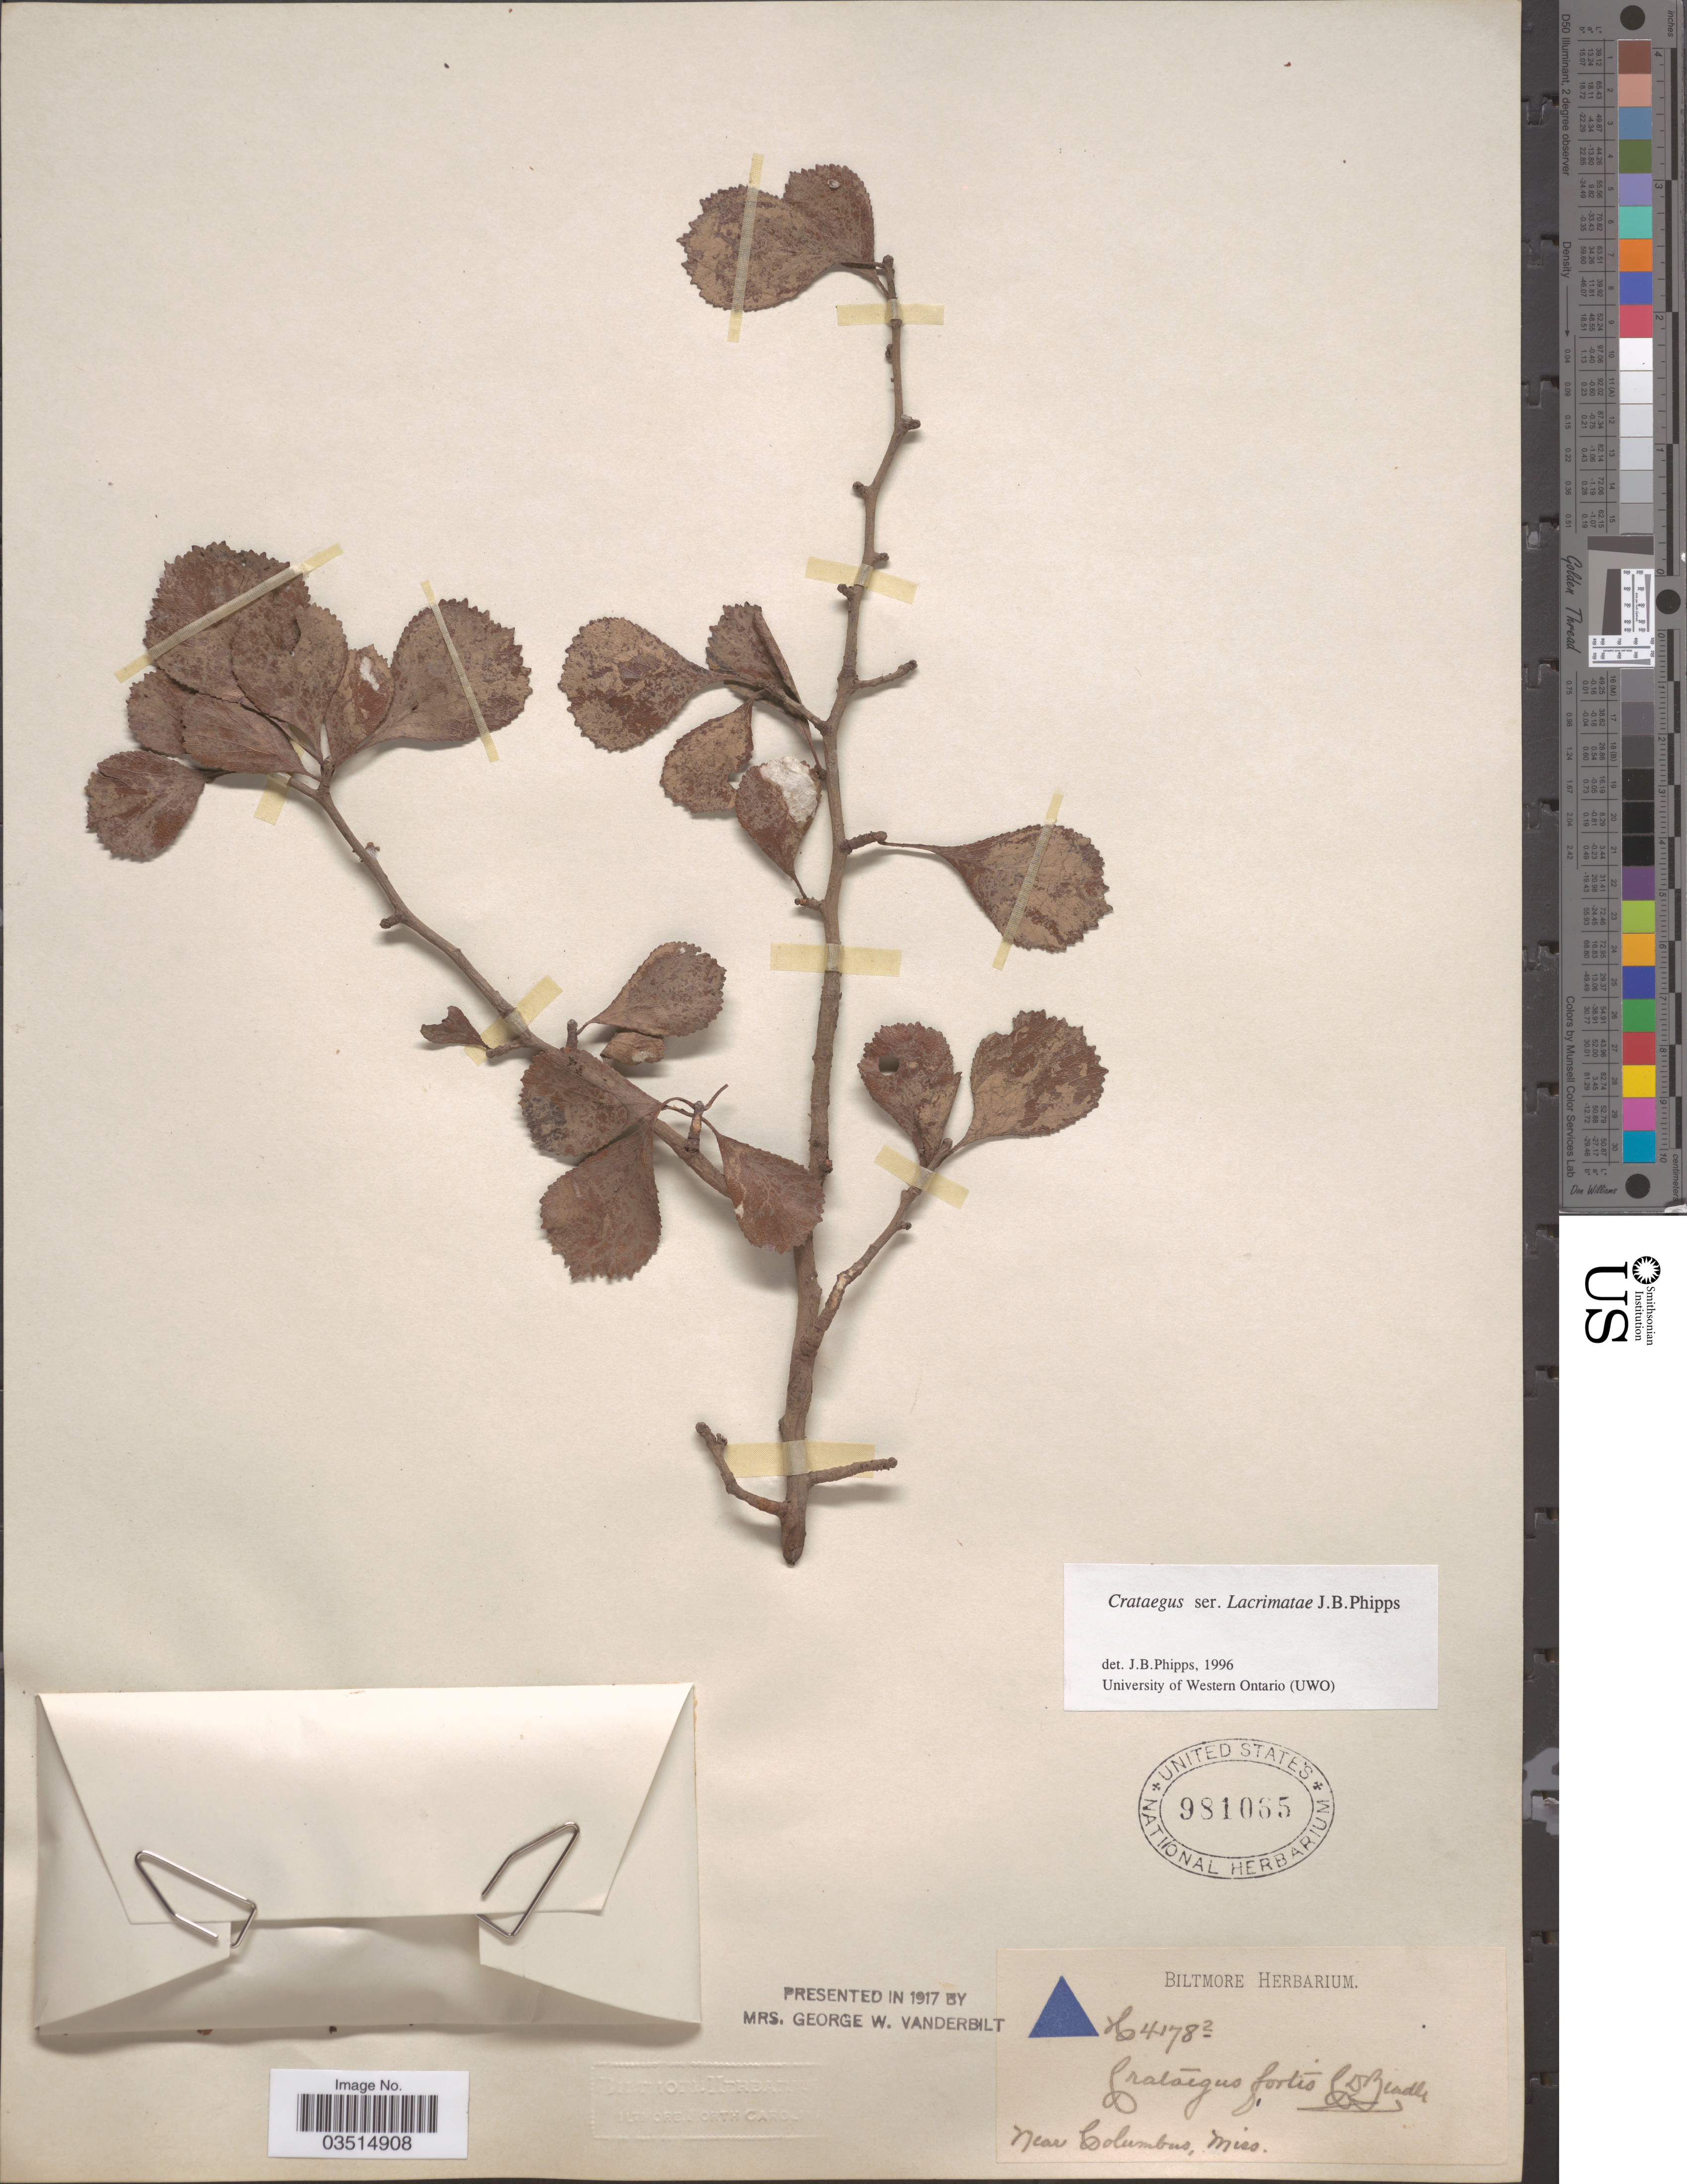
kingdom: Plantae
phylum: Tracheophyta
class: Magnoliopsida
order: Rosales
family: Rosaceae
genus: Crataegus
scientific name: Crataegus fortis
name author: Beadle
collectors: ex herb. Biltmore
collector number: H4178²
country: United States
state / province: Mississippi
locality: Near Columbus.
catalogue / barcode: US 981085